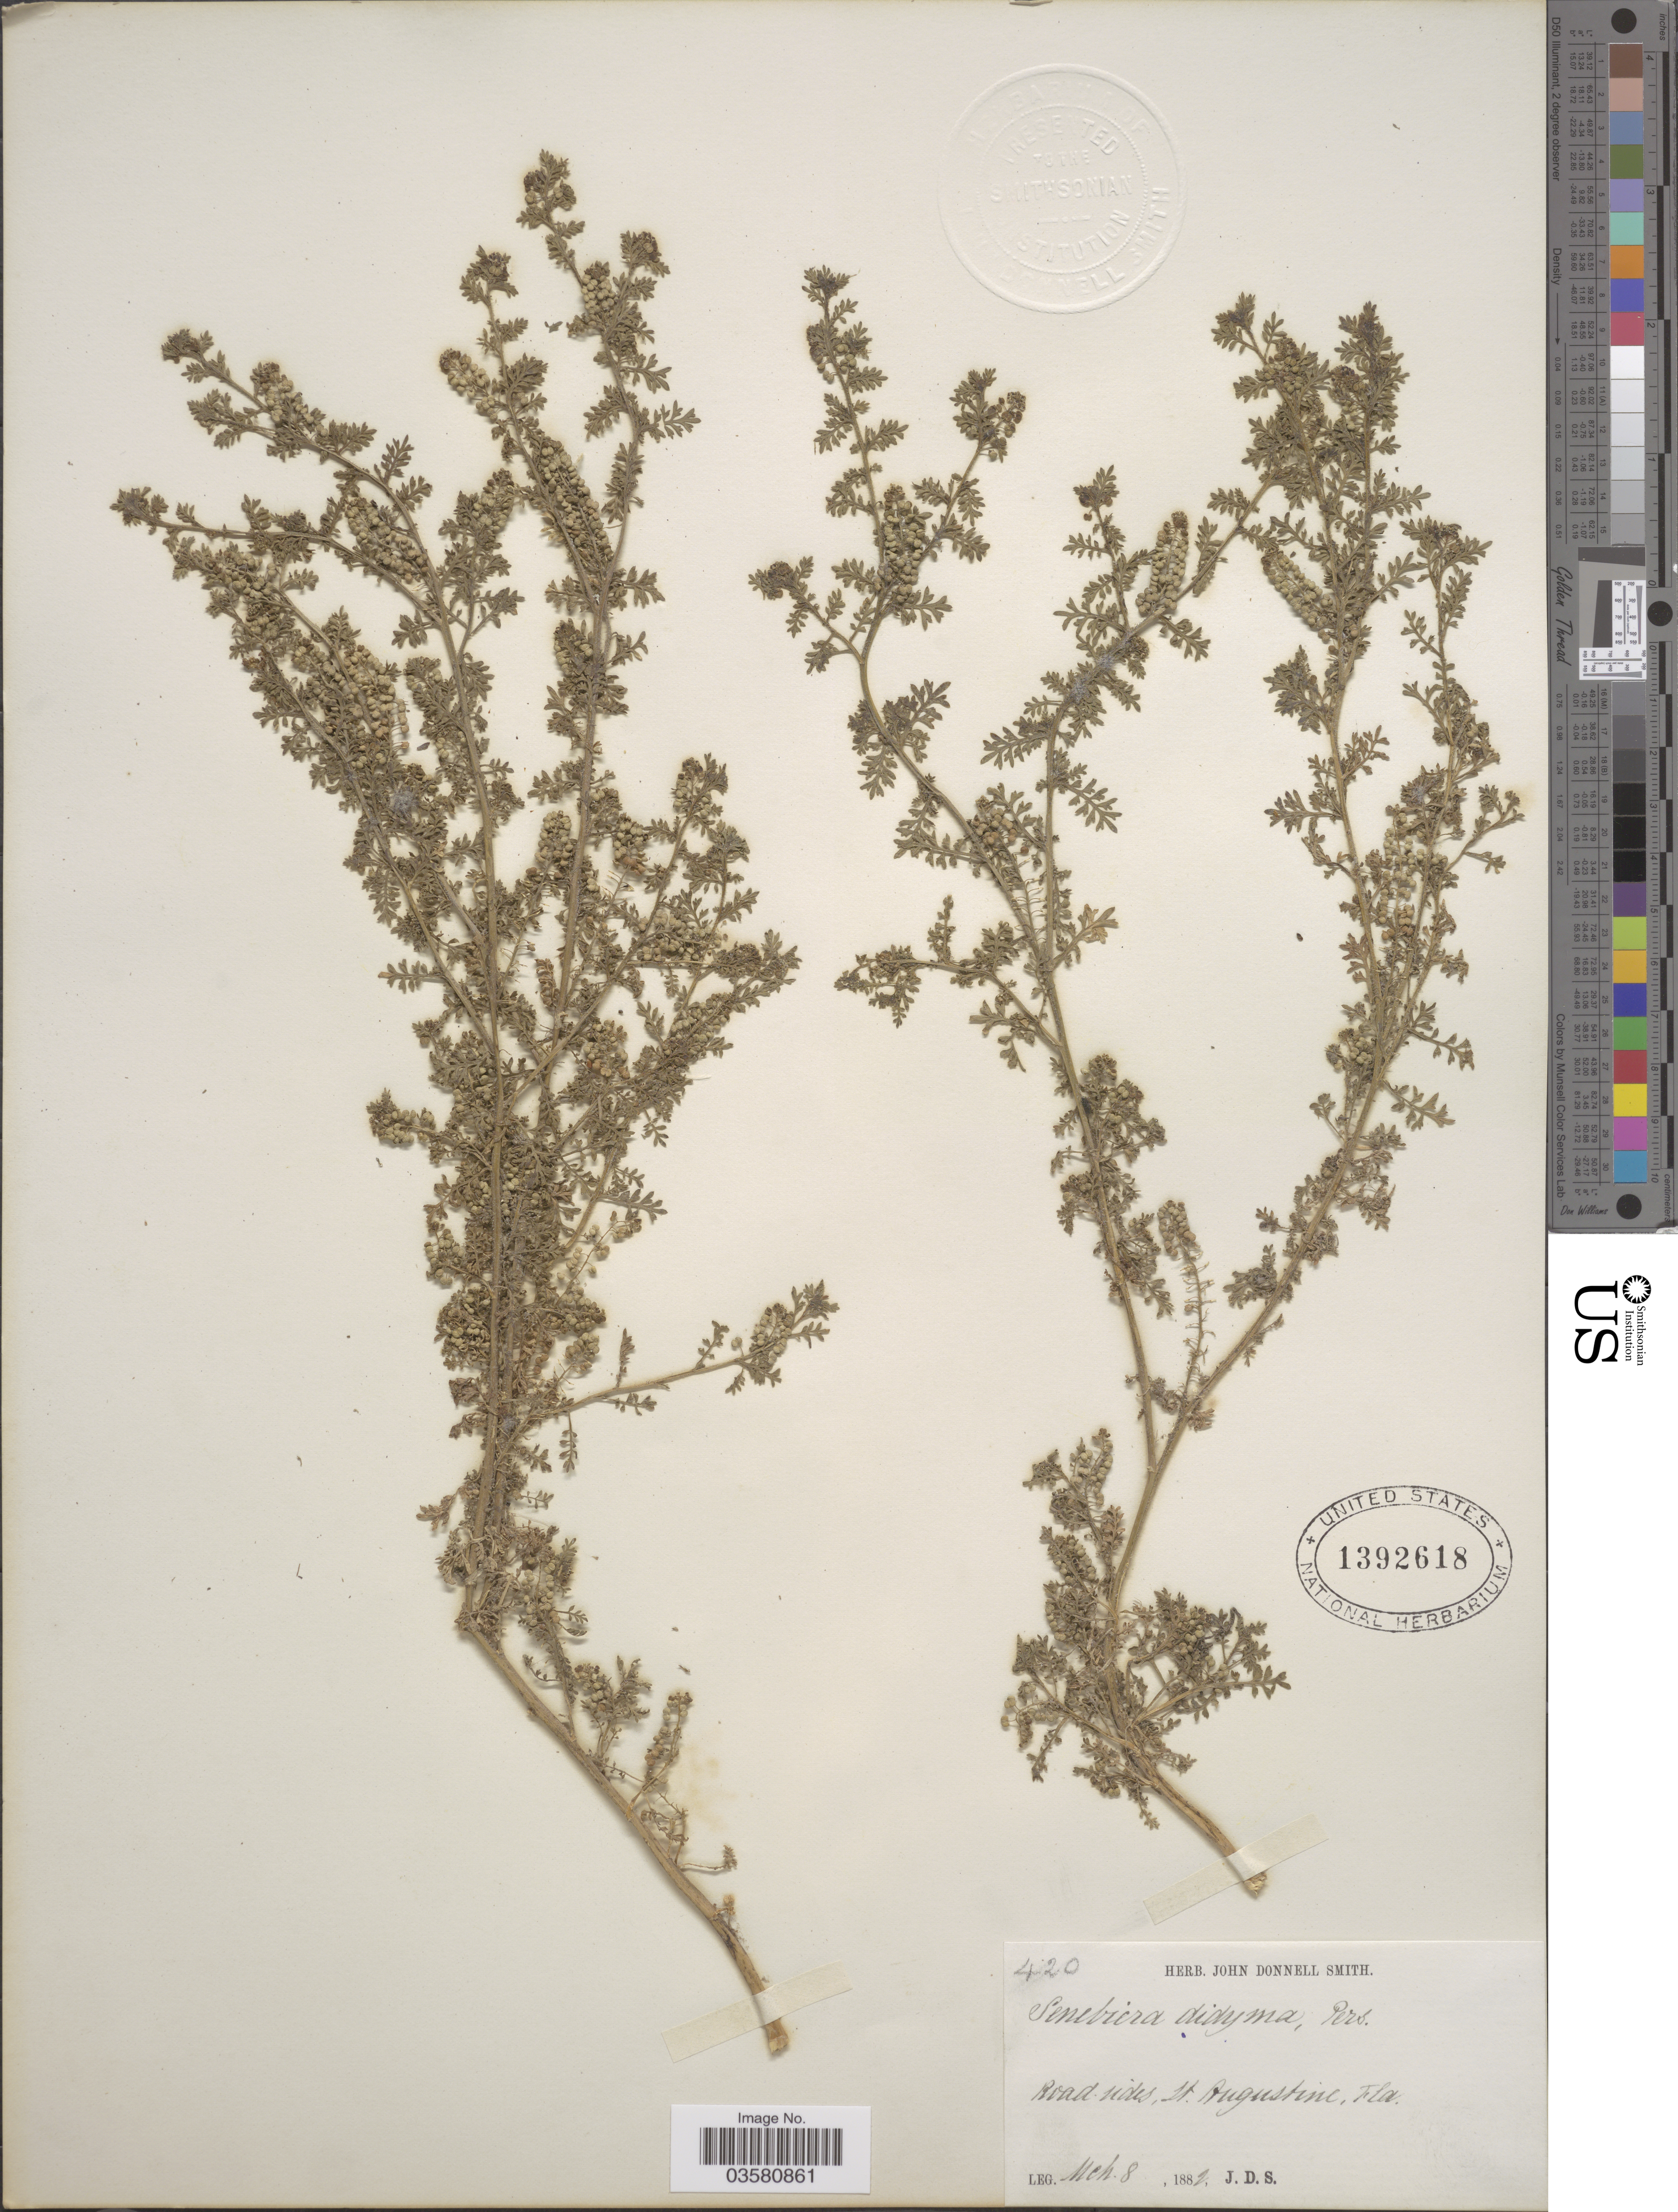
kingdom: Plantae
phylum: Tracheophyta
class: Magnoliopsida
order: Brassicales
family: Brassicaceae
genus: Lepidium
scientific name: Lepidium didymum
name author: L.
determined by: Strong, M. T., (US), Smithsonian Institution - National Museum of Natural History (UNITED STATES)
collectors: J. Donnell Smith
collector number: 420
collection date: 1882-03-08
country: United States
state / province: Florida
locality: Road sides, St. Augustine.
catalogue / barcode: US 1392618